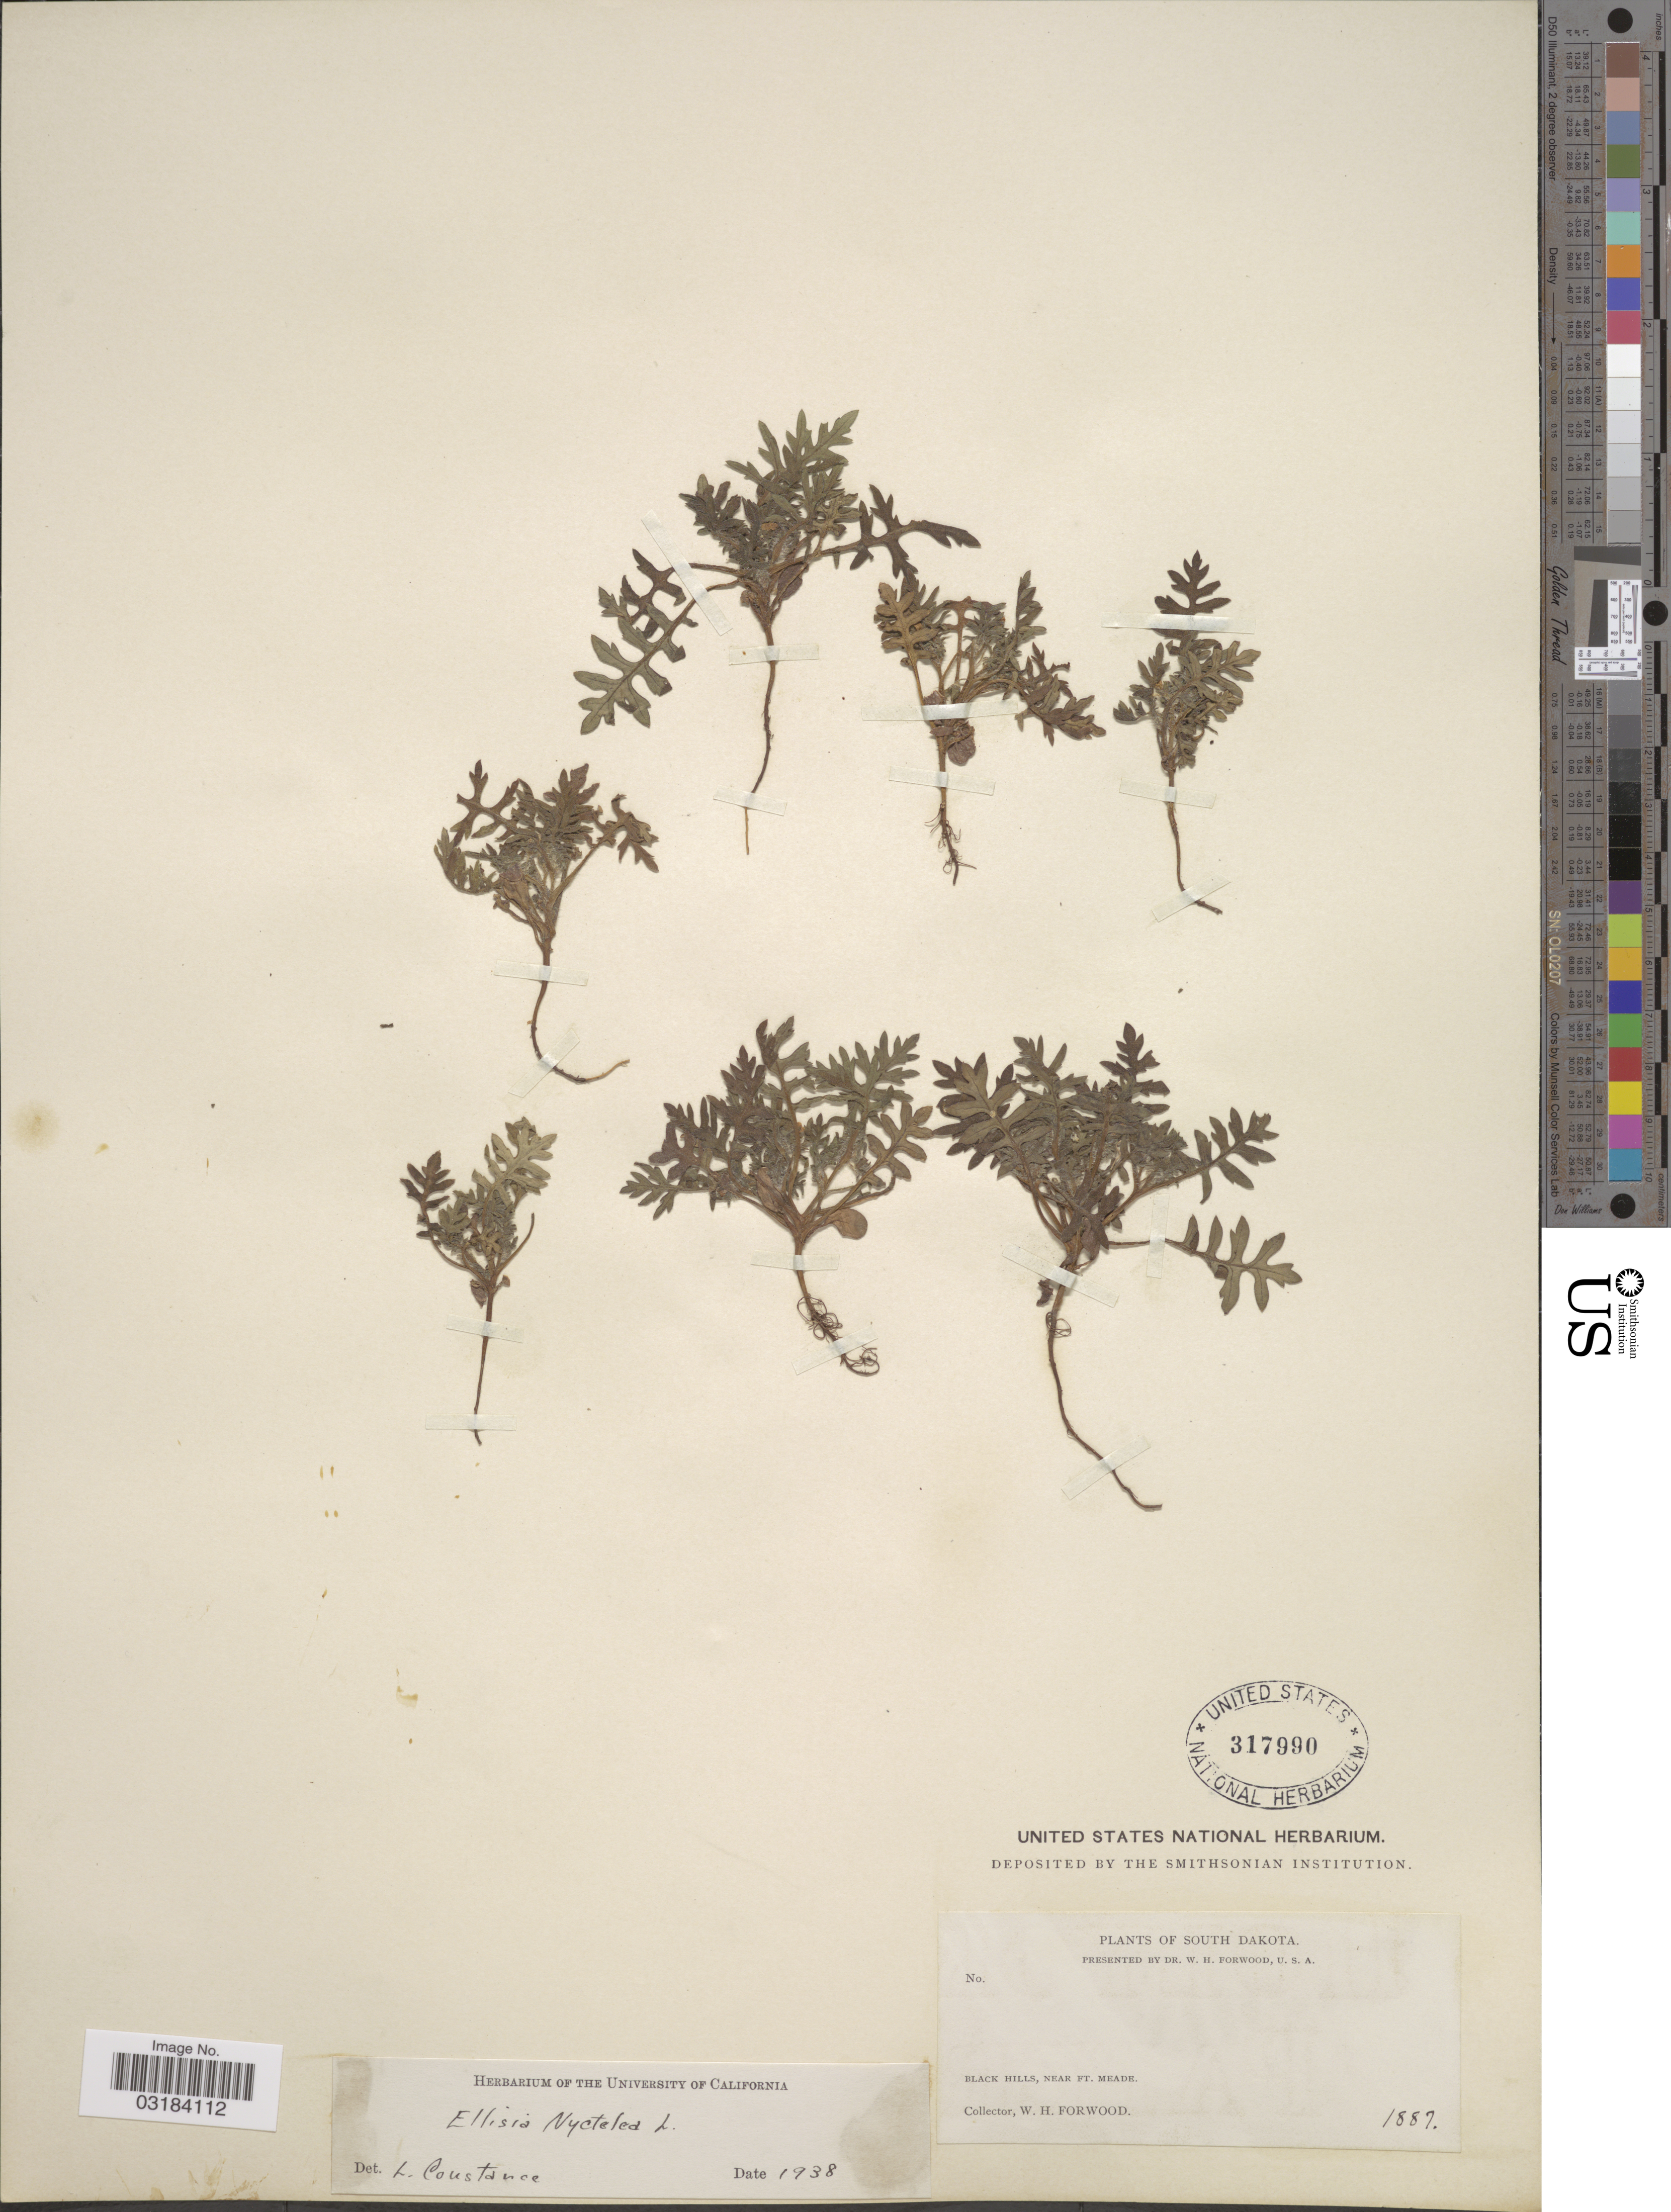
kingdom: Plantae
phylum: Tracheophyta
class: Magnoliopsida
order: Boraginales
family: Hydrophyllaceae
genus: Ellisia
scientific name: Ellisia nyctelea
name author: L.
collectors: W. Forwood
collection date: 1887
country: United States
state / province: South Dakota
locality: Black Hills, near Ft. Meade.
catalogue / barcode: US 317990